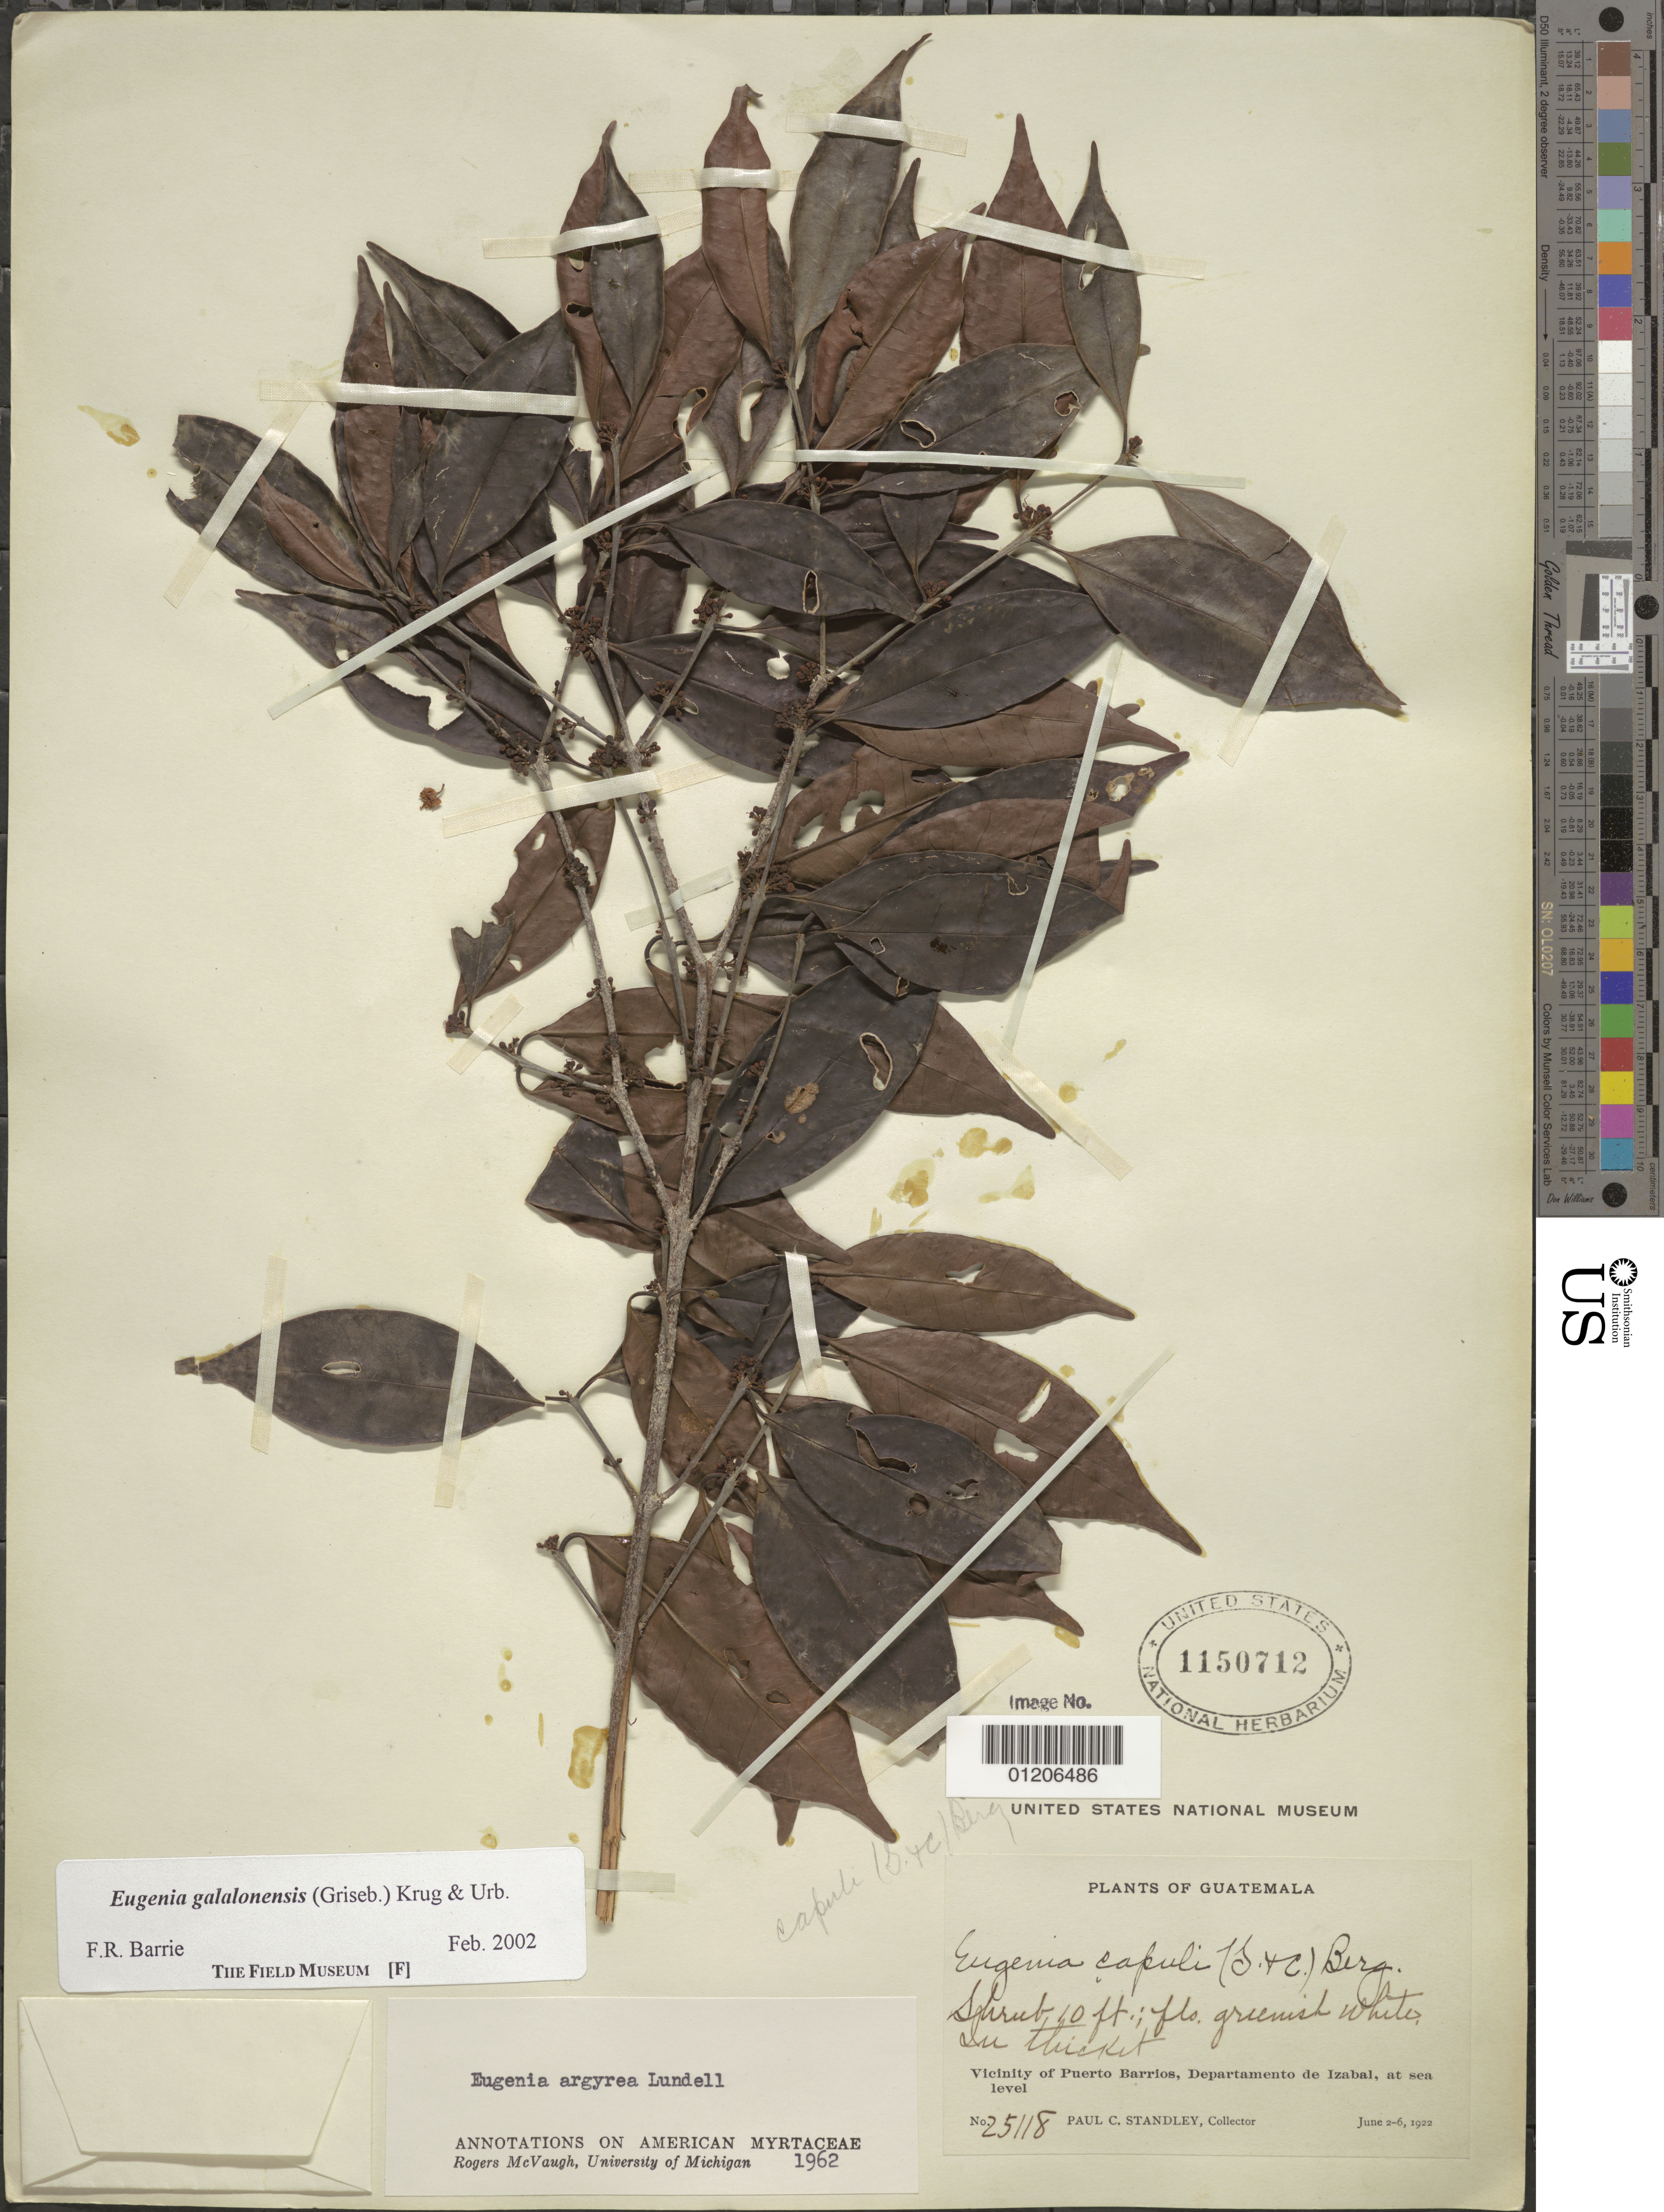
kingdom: Plantae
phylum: Tracheophyta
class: Magnoliopsida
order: Myrtales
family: Myrtaceae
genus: Eugenia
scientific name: Eugenia galalonensis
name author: (Griseb.) Krug & Urb.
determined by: Barrie, F. R.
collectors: P. C. Standley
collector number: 25118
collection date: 1922-06-02/1922-06-06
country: Guatemala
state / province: Izabal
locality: Vicinity of Puerto Barrios.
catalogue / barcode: US 1150712